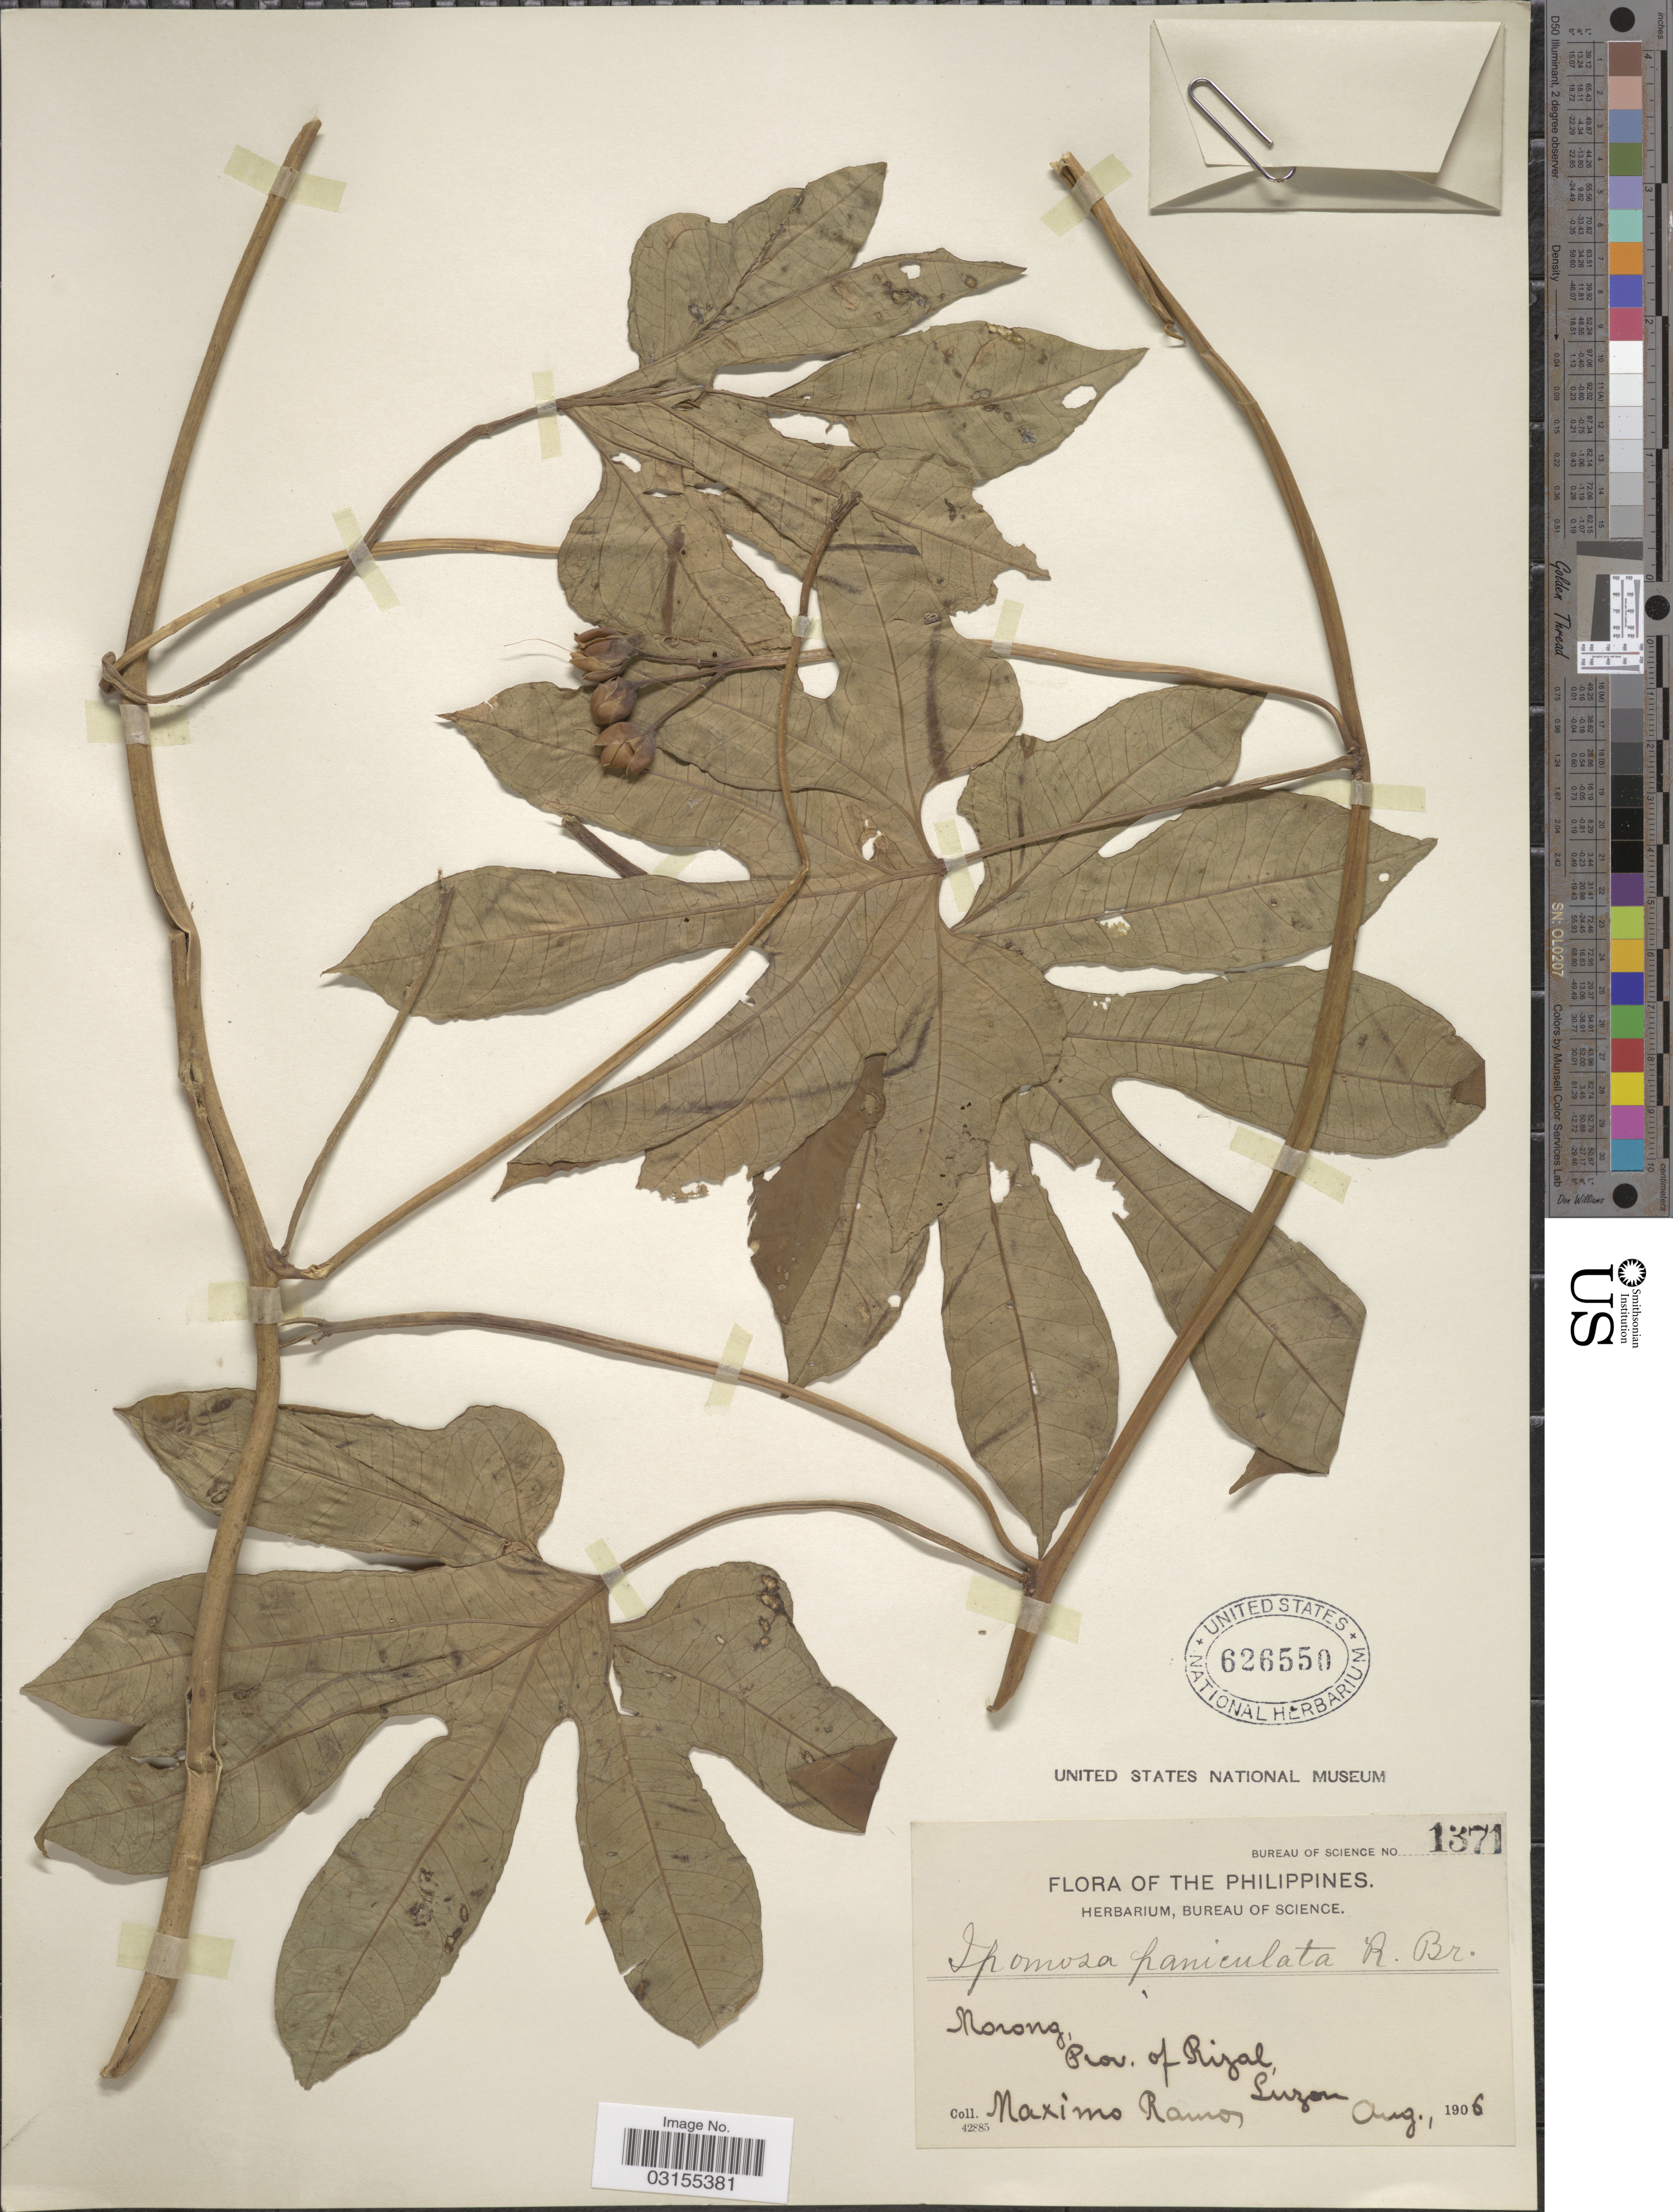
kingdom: Plantae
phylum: Tracheophyta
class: Magnoliopsida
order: Solanales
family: Convolvulaceae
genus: Ipomoea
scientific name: Ipomoea digitata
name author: L.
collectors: M. Ramos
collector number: Bureau of Science 1371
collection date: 1906-08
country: Philippines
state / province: Calabarzon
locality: Norong, Prov. of Rizal, Luzon.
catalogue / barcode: US 626550